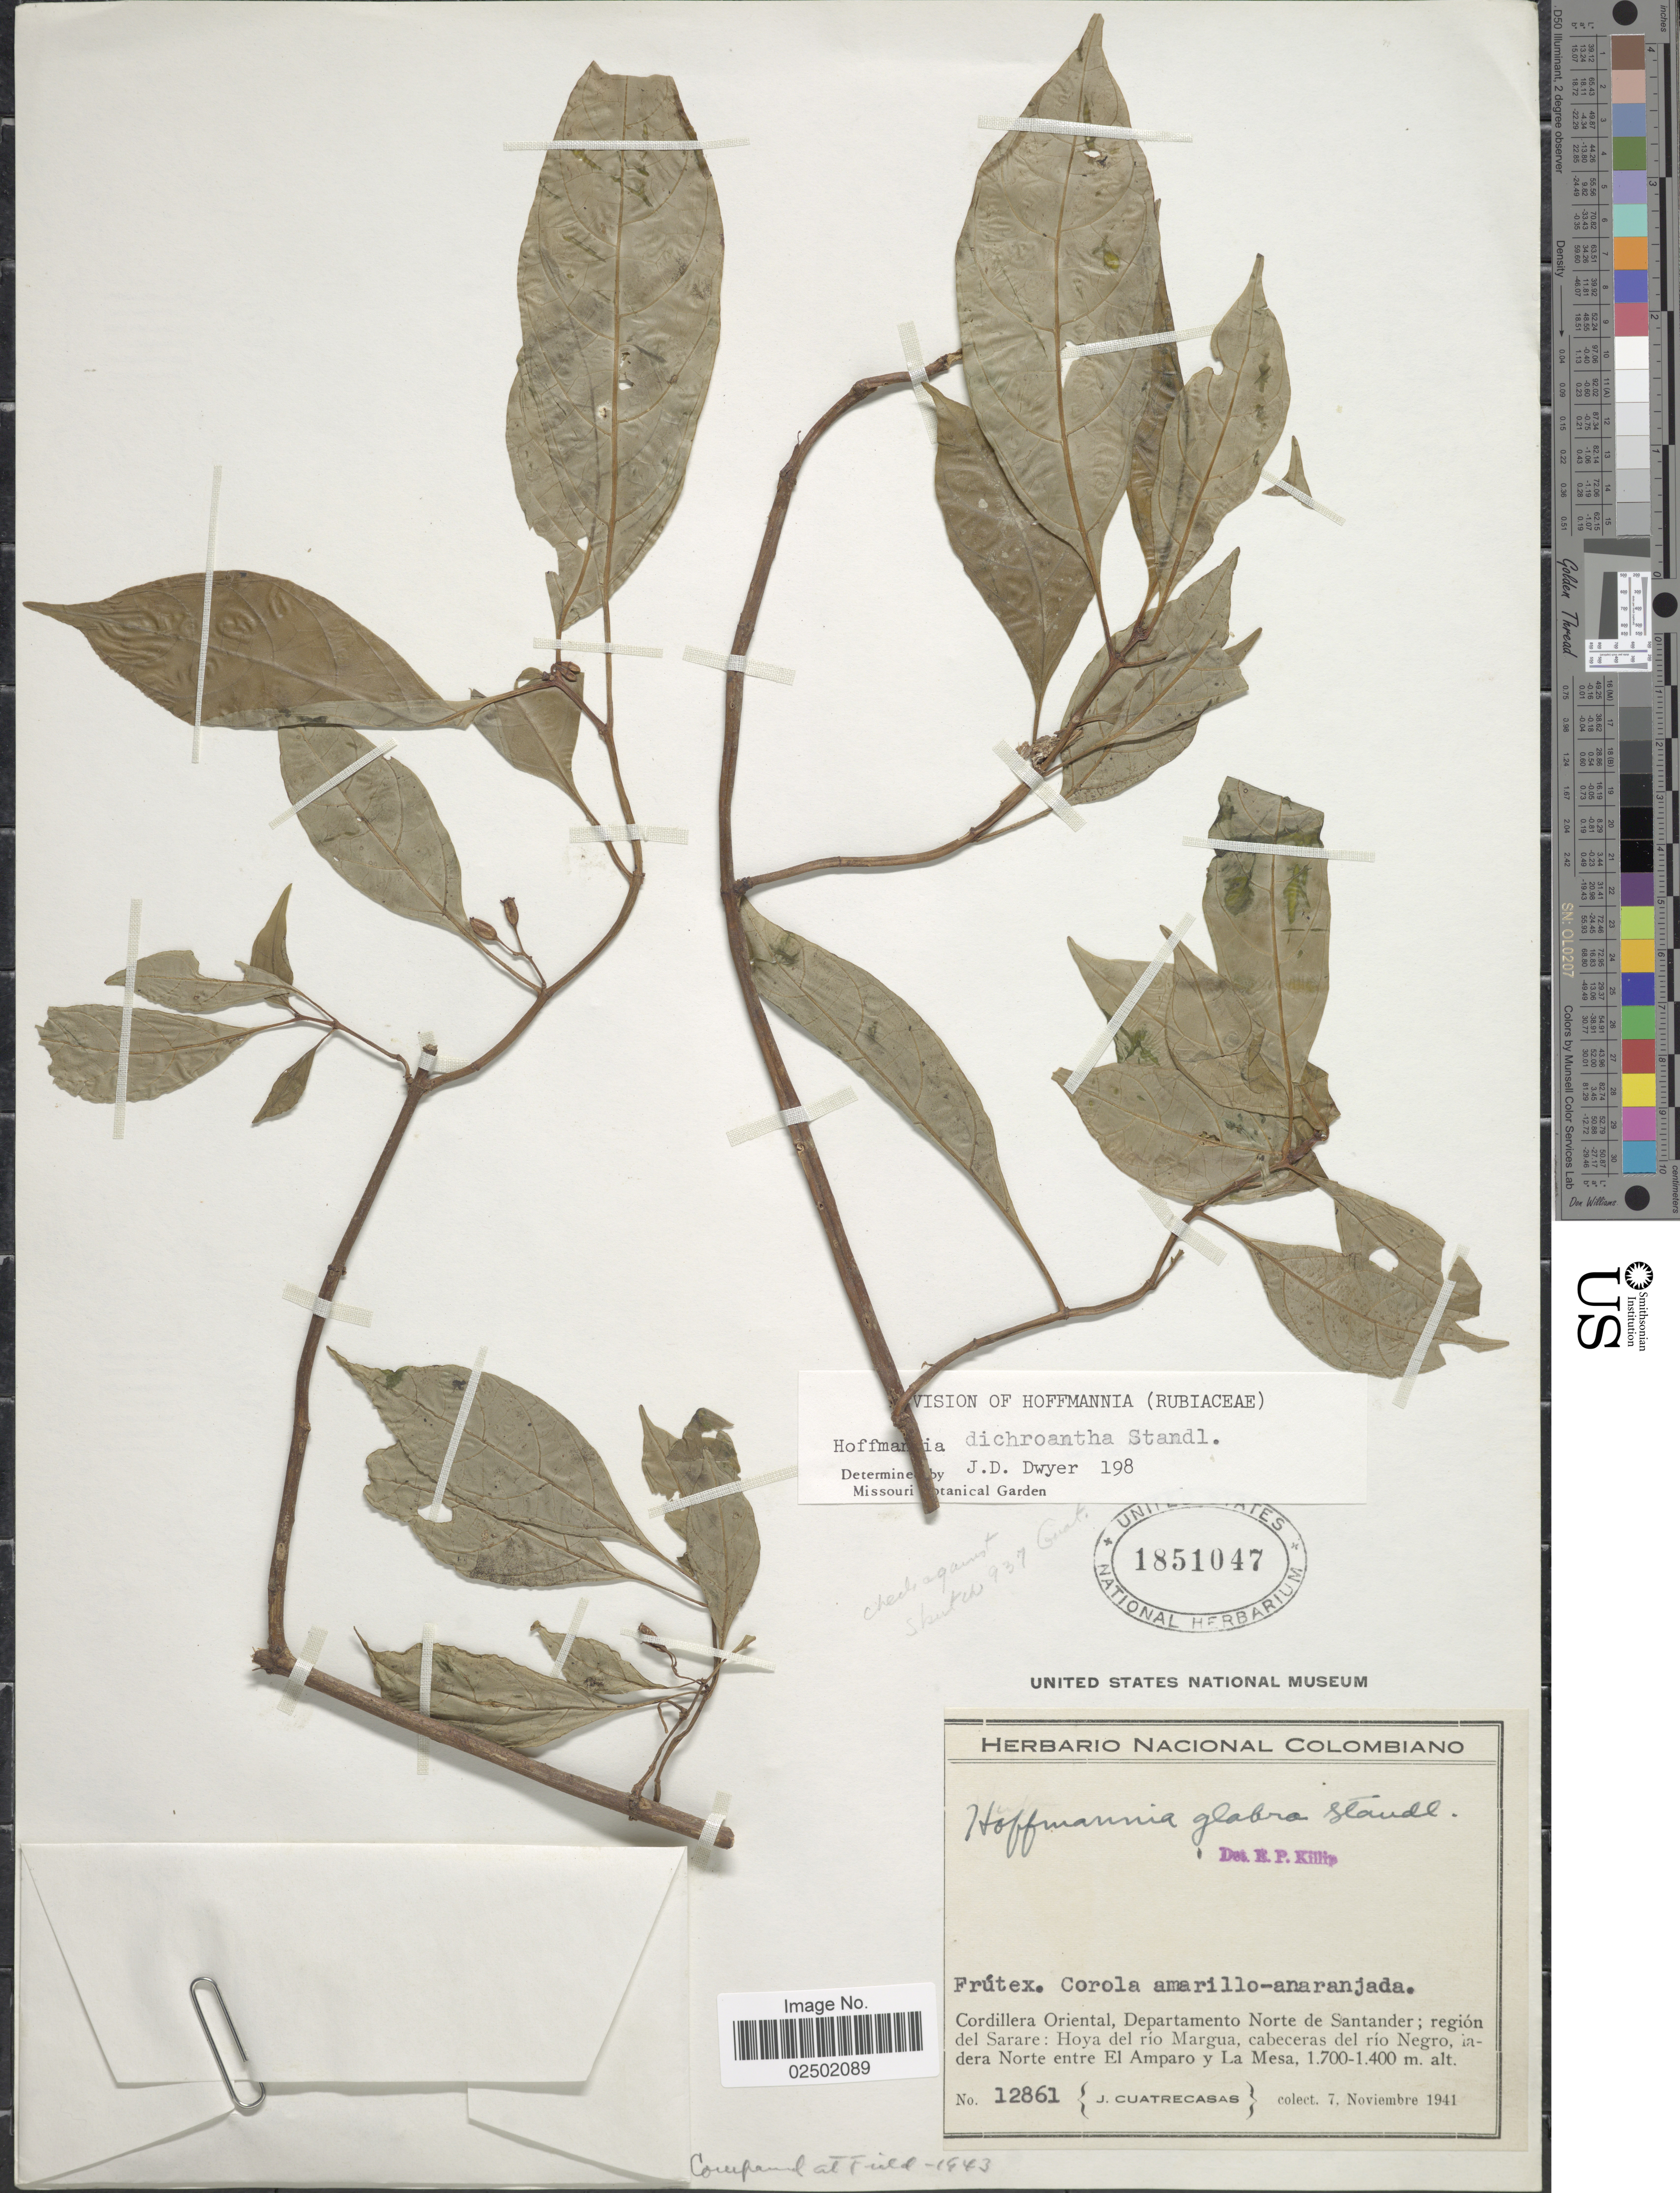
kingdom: Plantae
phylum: Tracheophyta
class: Magnoliopsida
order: Gentianales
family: Rubiaceae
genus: Hoffmannia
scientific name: Hoffmannia dichroantha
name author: Standl.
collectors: J. Cuatrecasas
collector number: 12861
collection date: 1941-11-07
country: Colombia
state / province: Norte de Santander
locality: Cordillera Oriental, Departamento Norte de Santander; region del Sarare: Hoya del rio Margua, cabeceras del rio Negro, ladera Norte entre El Amparo y La Mesa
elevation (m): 1400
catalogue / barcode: US 1851047